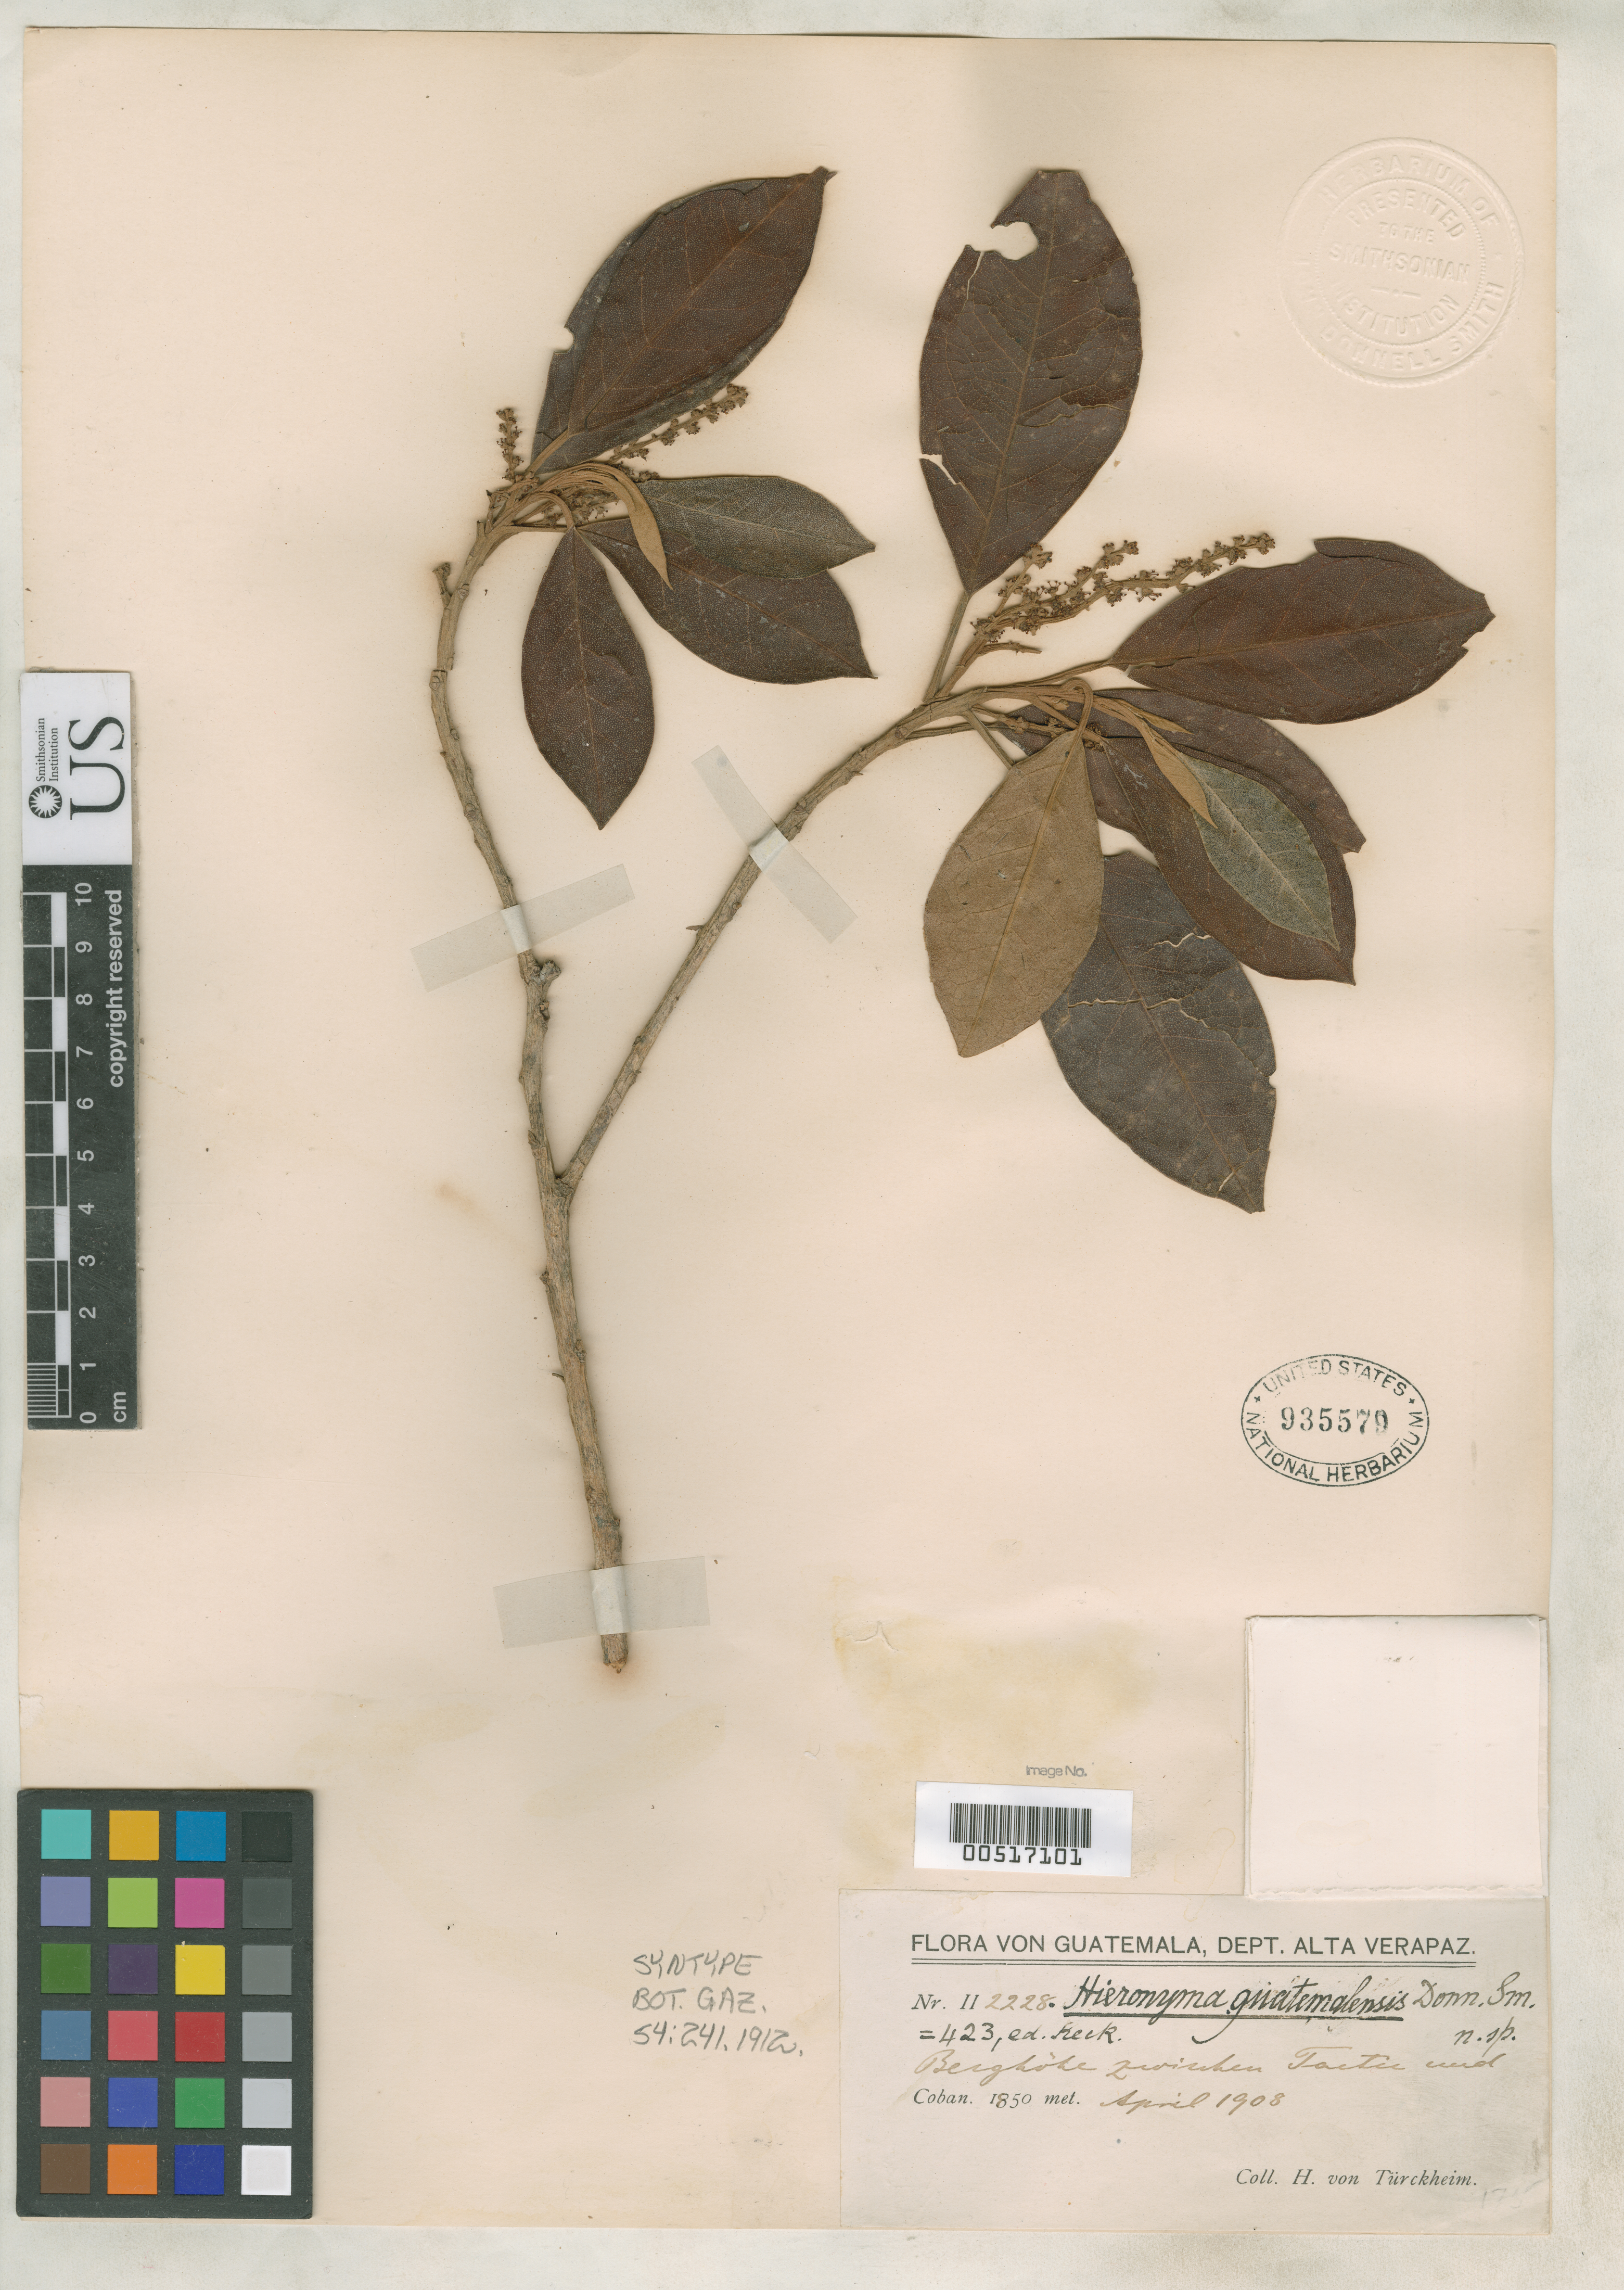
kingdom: Plantae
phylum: Tracheophyta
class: Magnoliopsida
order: Malpighiales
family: Phyllanthaceae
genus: Hieronyma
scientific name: Hieronyma guatemalensis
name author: Donn. Sm.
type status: Syntype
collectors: H. von Türckheim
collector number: II 2228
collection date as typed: Apr 1908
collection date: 1908-04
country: Guatemala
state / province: Alta Verapaz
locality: Cobán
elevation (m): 1850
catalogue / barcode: US 935579